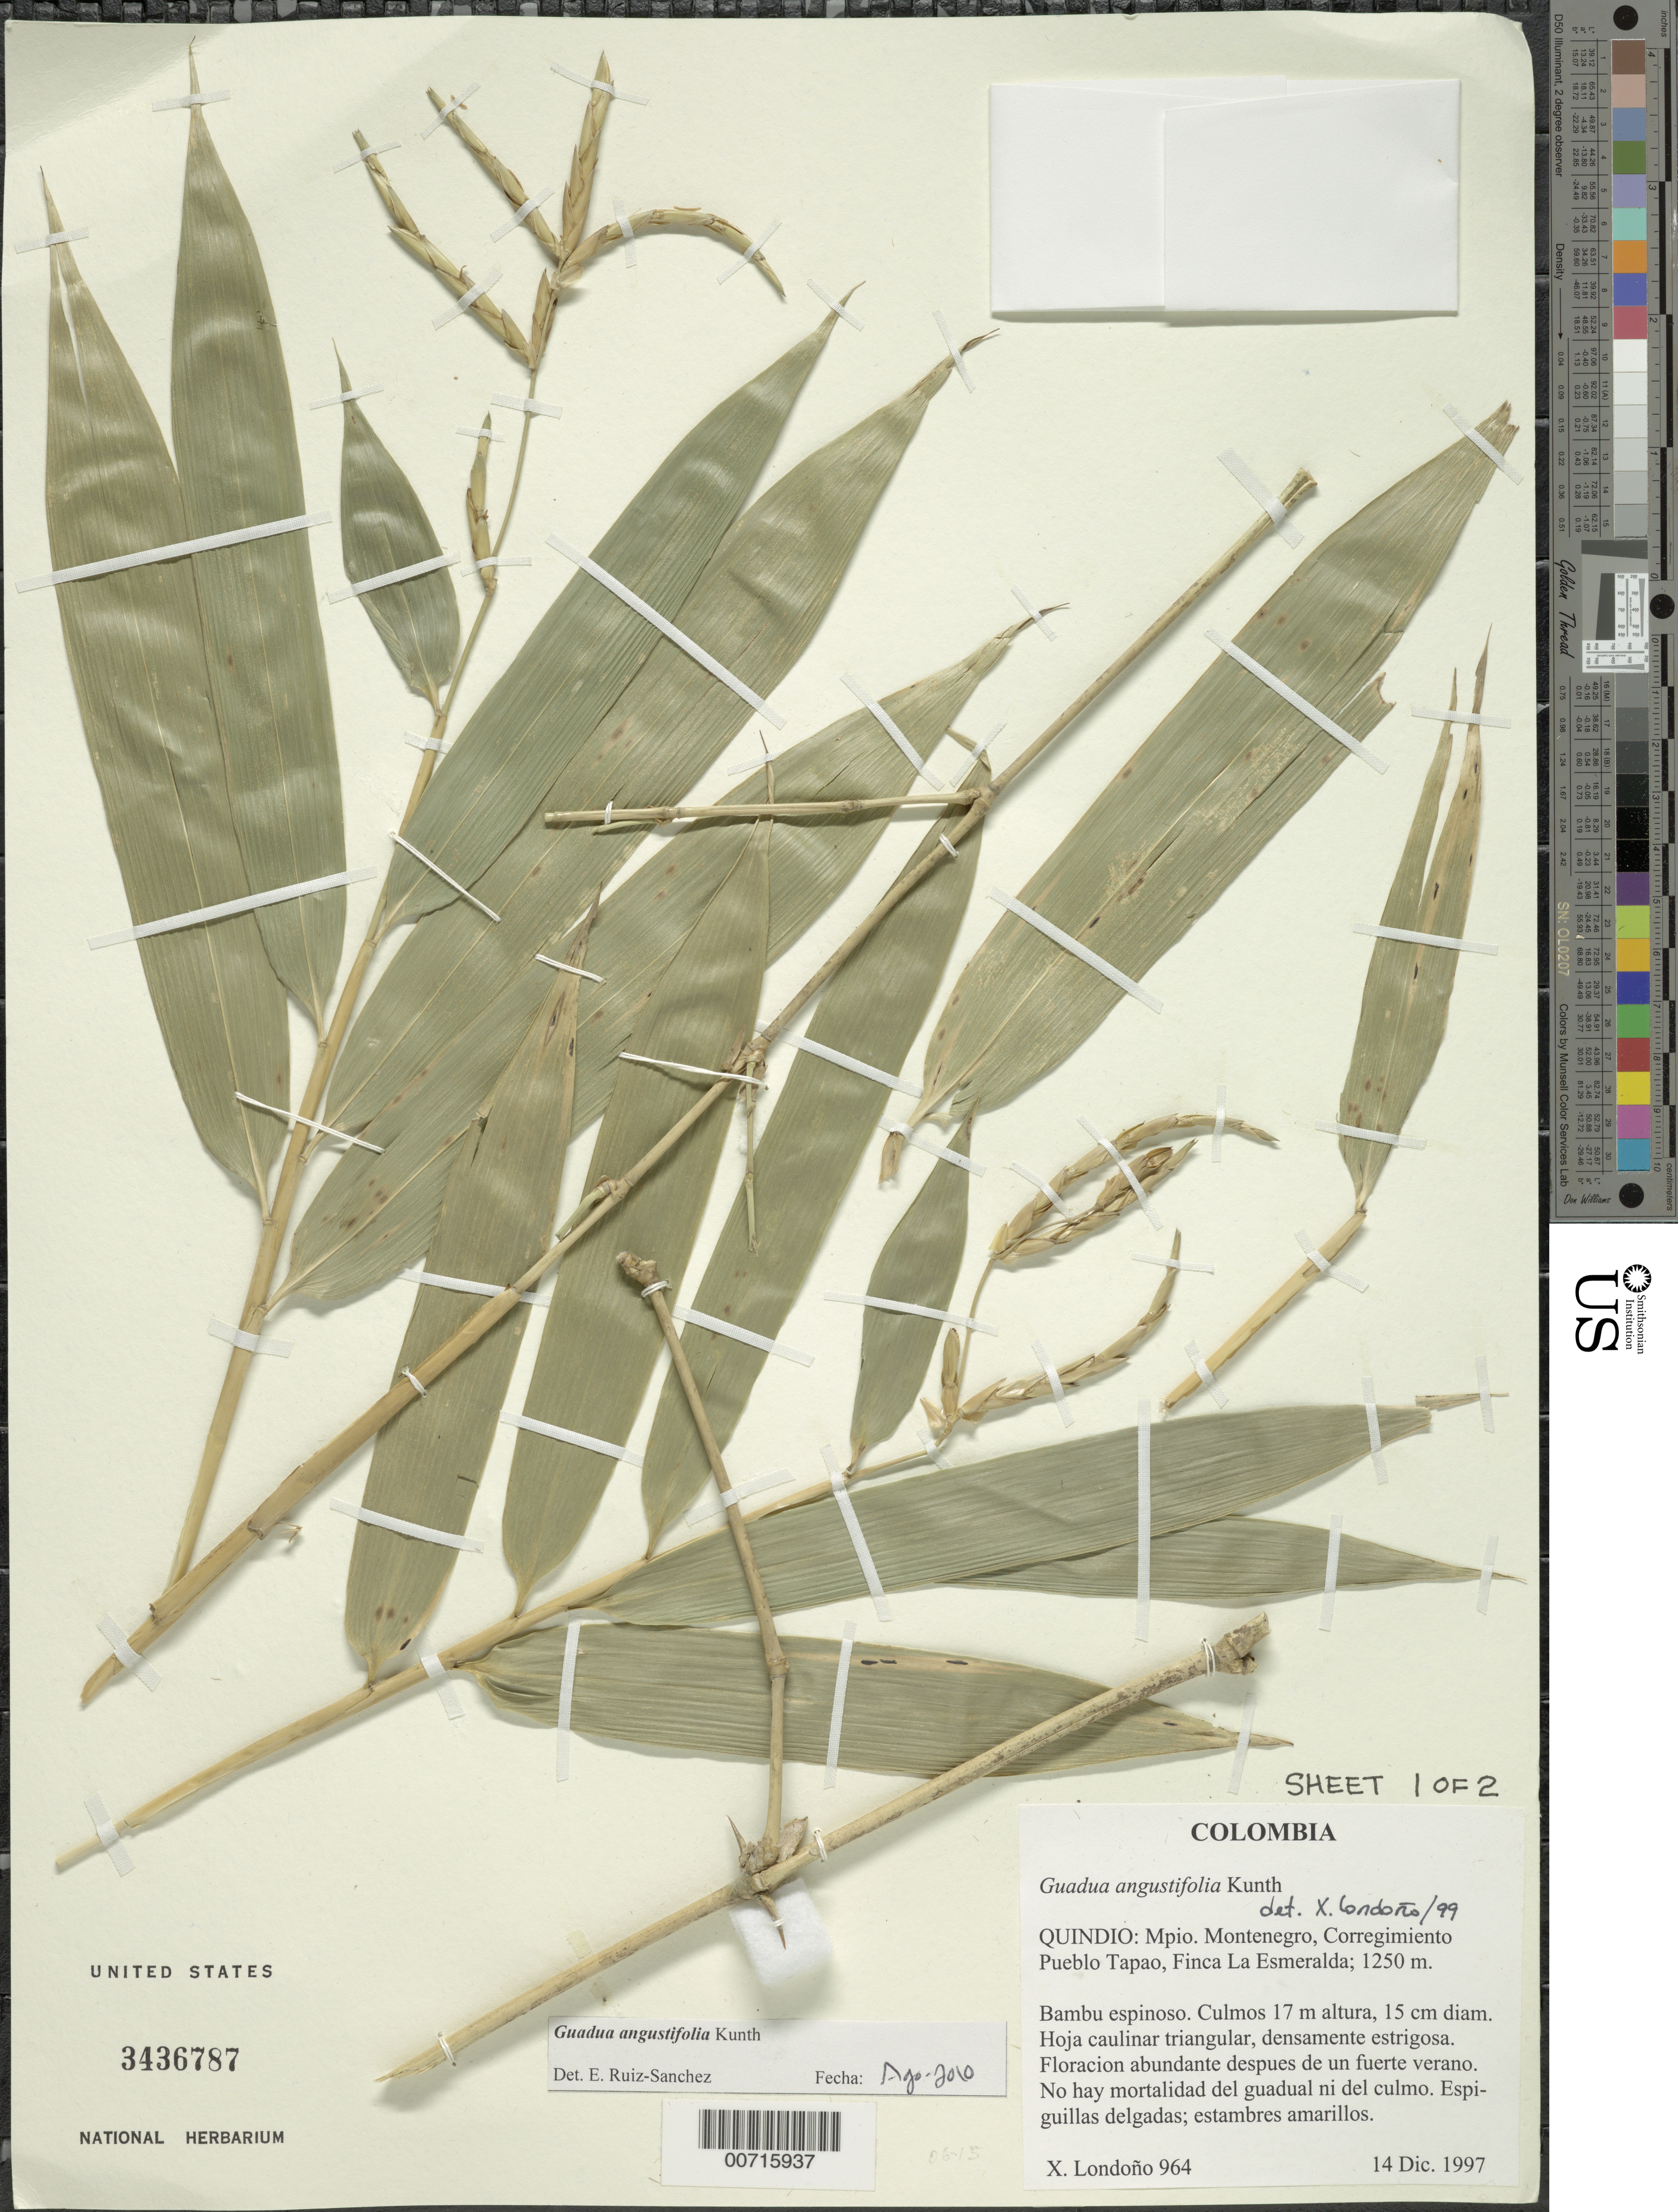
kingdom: Plantae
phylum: Tracheophyta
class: Liliopsida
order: Poales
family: Poaceae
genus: Guadua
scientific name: Guadua angustifolia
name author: Kunth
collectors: X. Londoño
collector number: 964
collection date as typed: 14 Dec 1997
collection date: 1997-12-14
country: Colombia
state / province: Quindio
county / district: Montenegro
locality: Corregimiento Pueblo Tapao, Finca La Esmeralda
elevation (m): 1250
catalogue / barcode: US 3436787